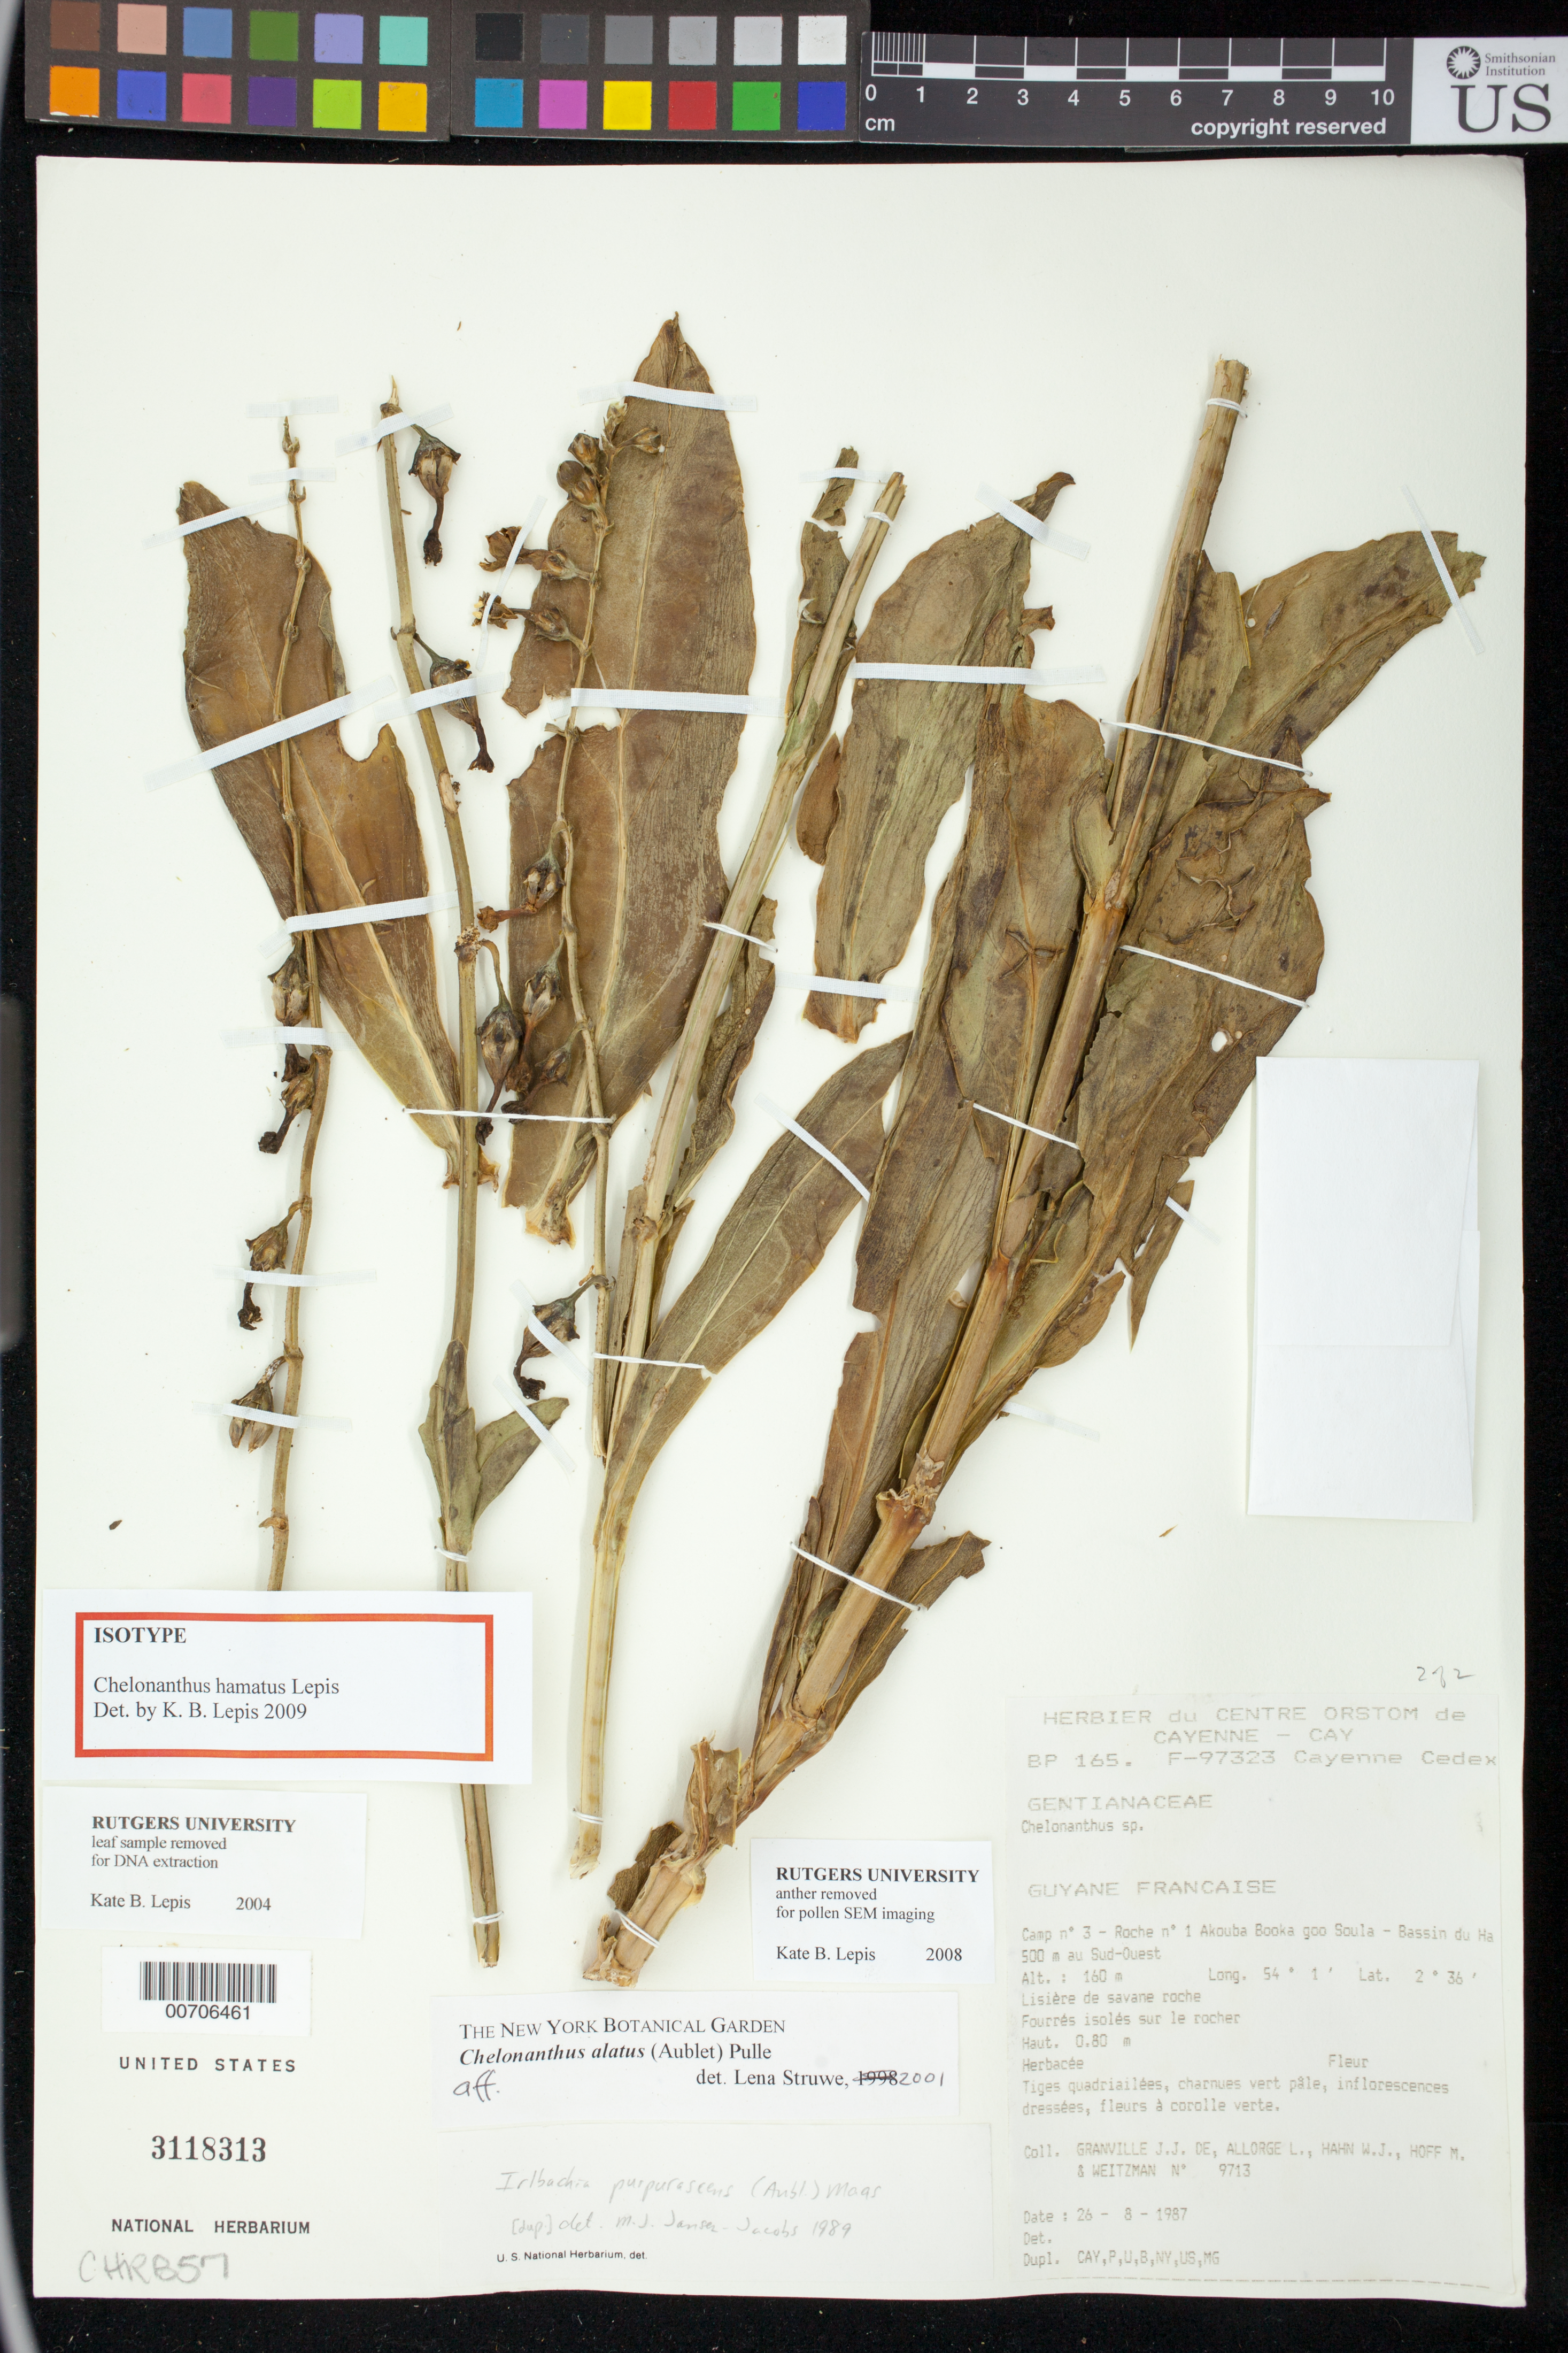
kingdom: Plantae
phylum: Tracheophyta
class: Magnoliopsida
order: Gentianales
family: Gentianaceae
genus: Chelonanthus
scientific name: Chelonanthus hamatus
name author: Lepis in Struwe & et al.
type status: Holotype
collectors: J.-J. de Granville, L. Allorge, W. J. Hahn, M. Hoff & A. L. Weitzman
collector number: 9713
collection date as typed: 26 - 8 - 1987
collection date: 1987-08-26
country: French Guiana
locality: Guyane Francaise. Camp no. 3, Roche no. 1, Akouba Booka goo Soula, Bassin du Haut-Marouini, 500 m au Sud-Ouest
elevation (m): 160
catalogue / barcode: US 3118313